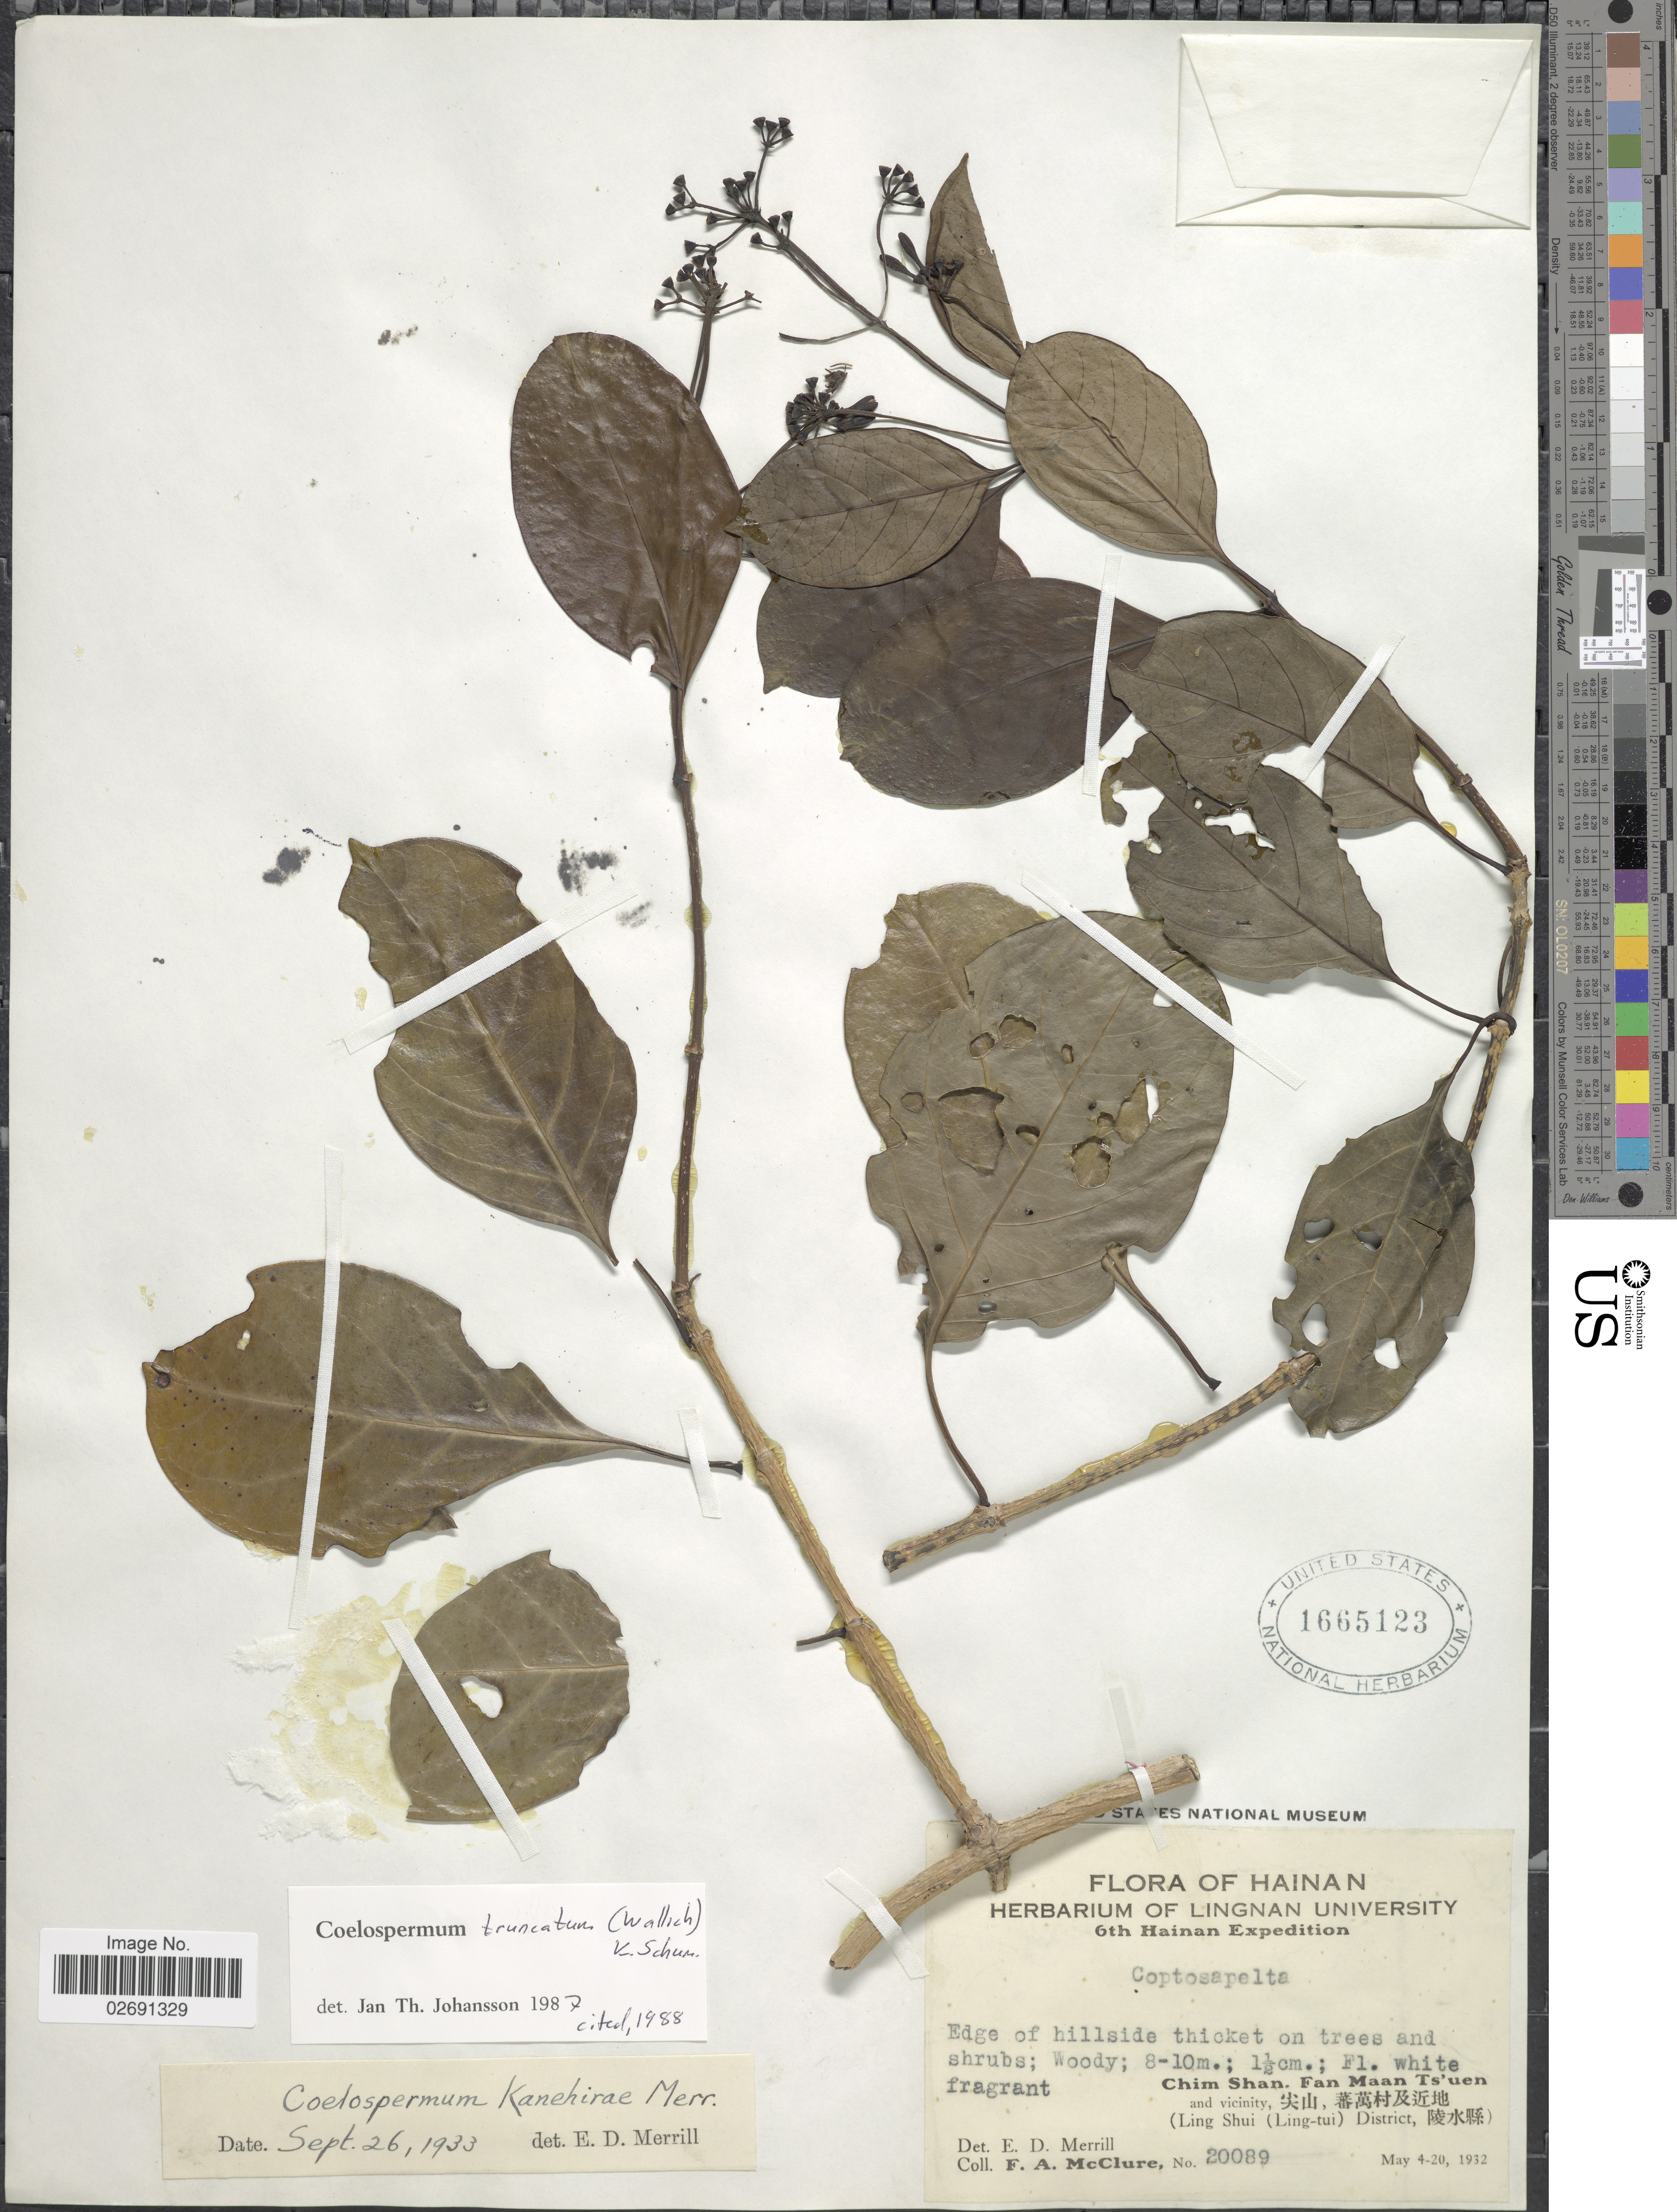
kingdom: Plantae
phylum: Tracheophyta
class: Magnoliopsida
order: Gentianales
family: Rubiaceae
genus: Coelospermum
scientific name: Coelospermum truncatum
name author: (Wall.) Baill. ex K. Schum.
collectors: F. A. McClure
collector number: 20089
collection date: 1932-05-04/1932-05-20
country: China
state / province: Hainan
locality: Edge of hillside, Chim Shan Fan Maan Ts'uen and vicinity (Ling Shui (Ling-tui) District)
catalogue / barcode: US 1665123